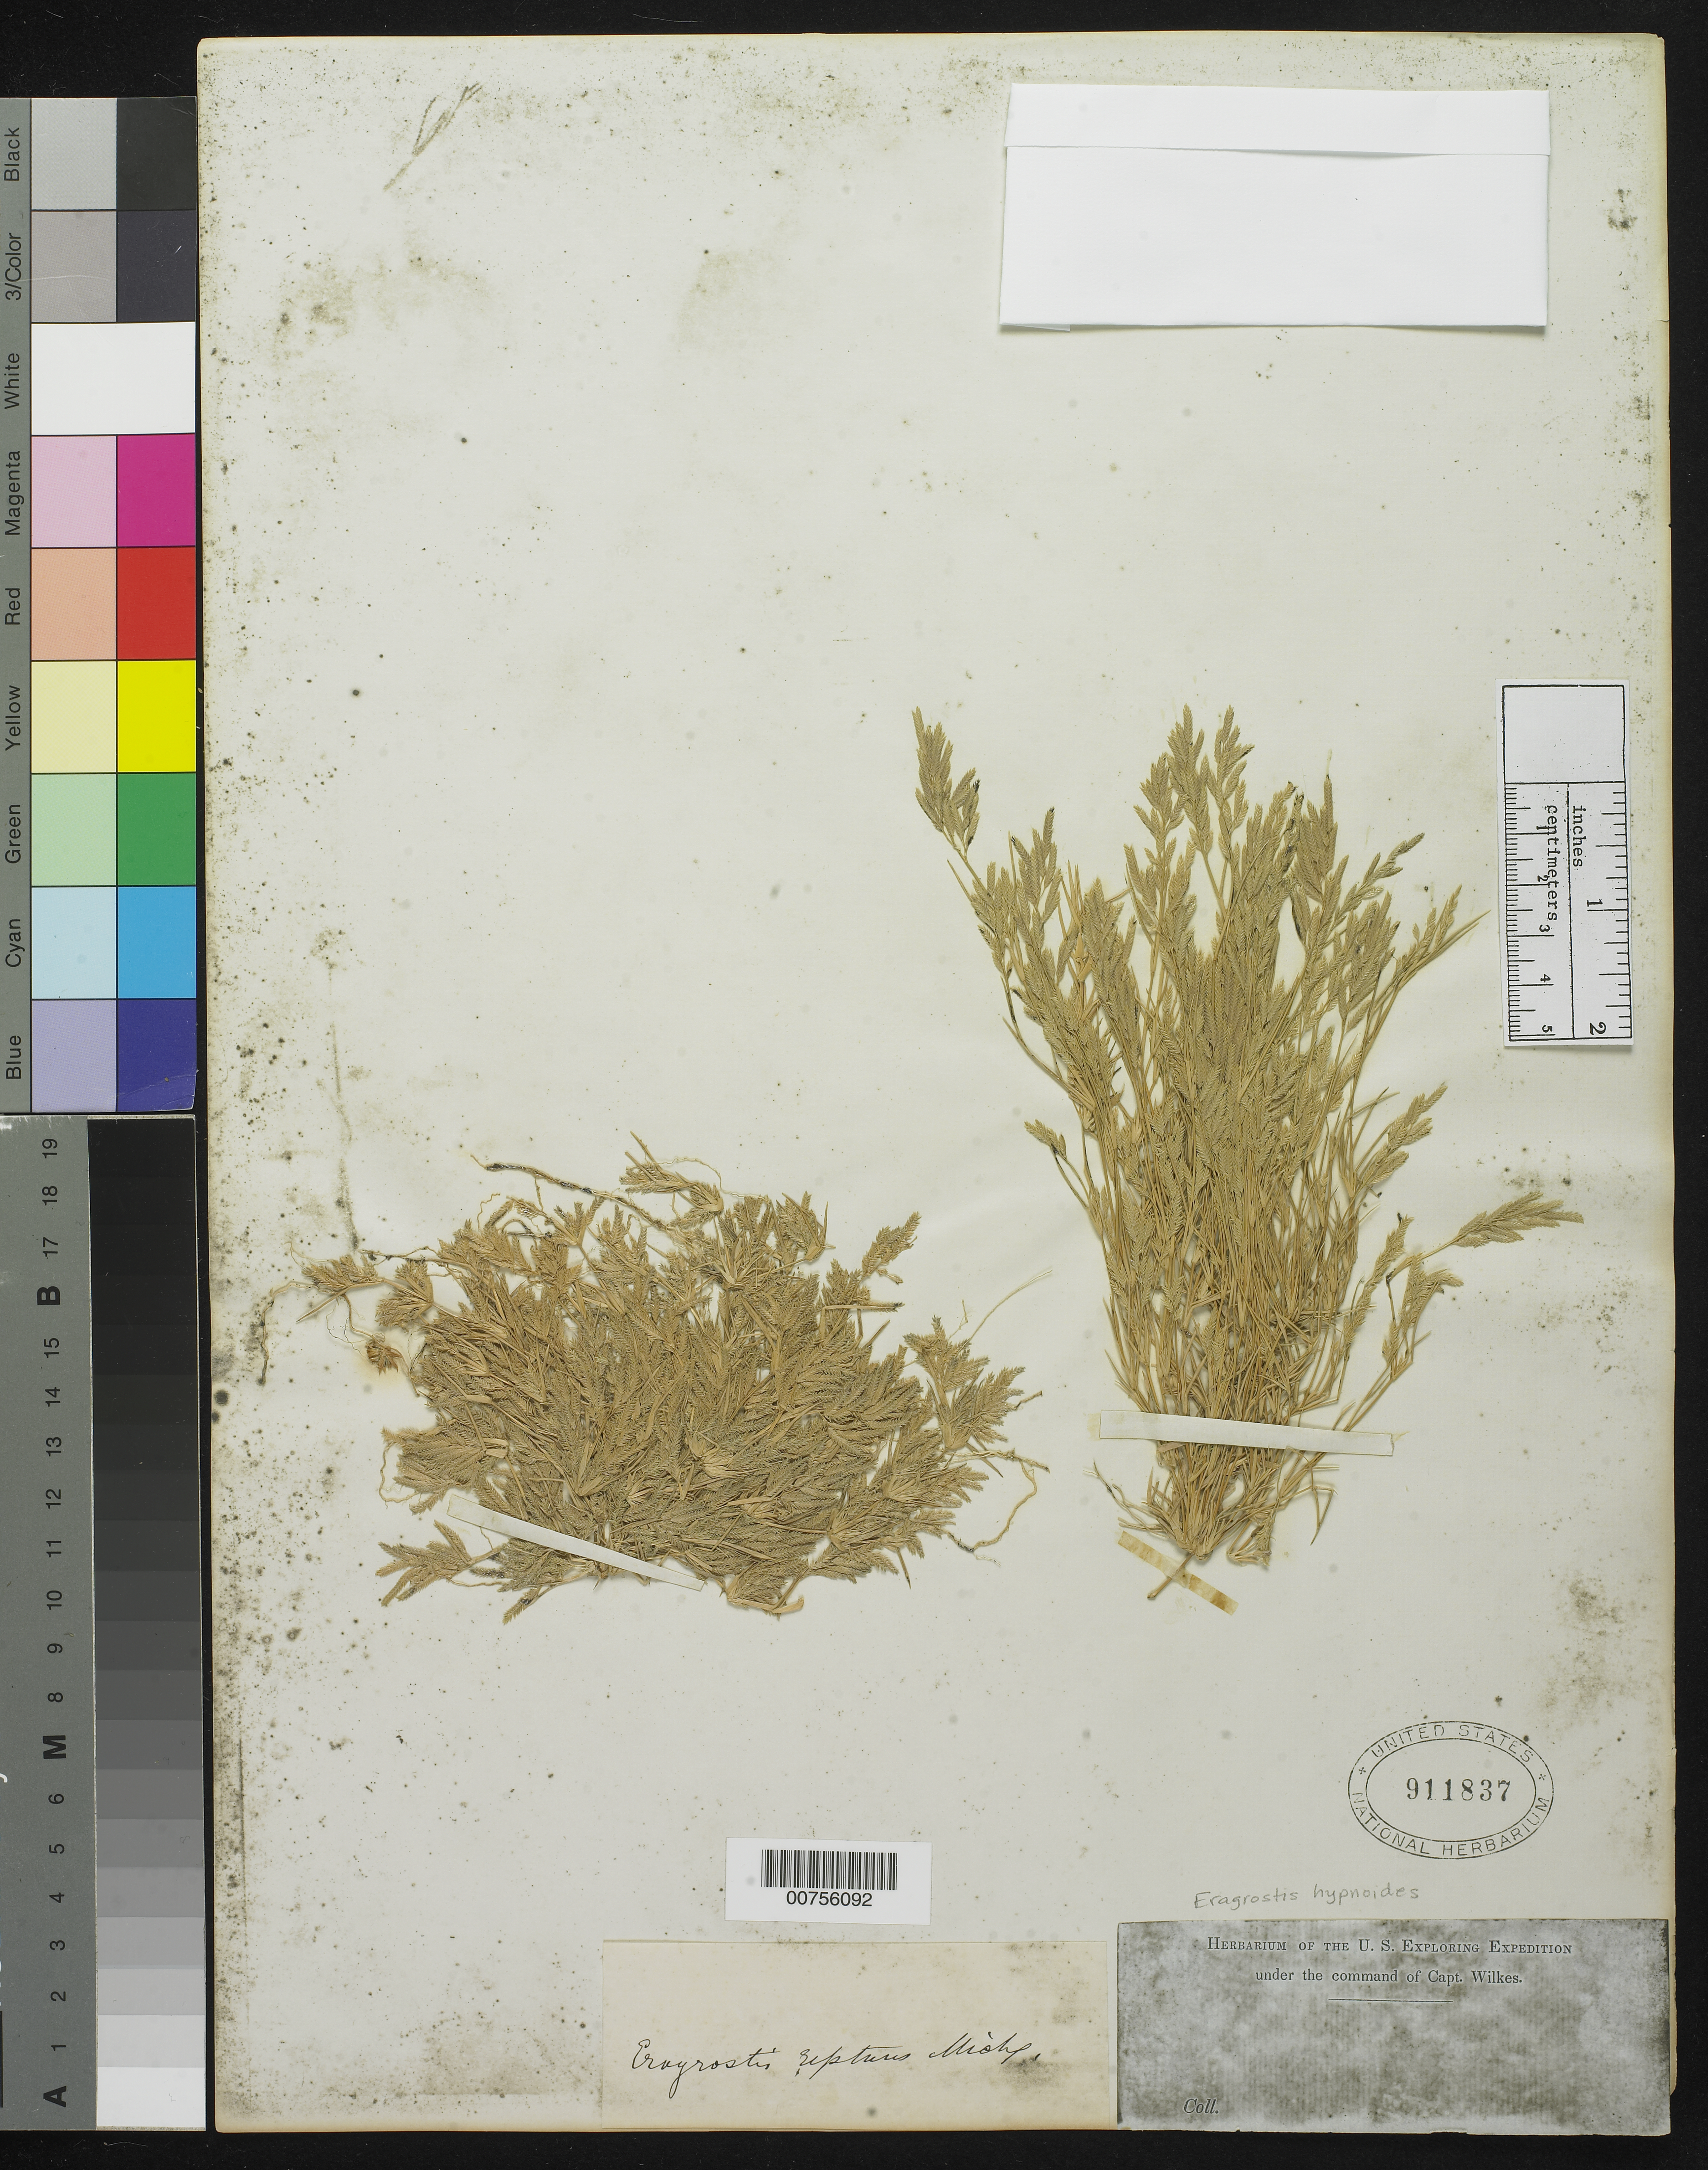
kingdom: Plantae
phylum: Tracheophyta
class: Liliopsida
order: Poales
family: Poaceae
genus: Eragrostis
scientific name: Eragrostis hypnoides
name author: (Lam.) Britton, Stearns & Poggenb.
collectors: Wilkes Explor. Exped.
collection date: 1838/1842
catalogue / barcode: US 911837